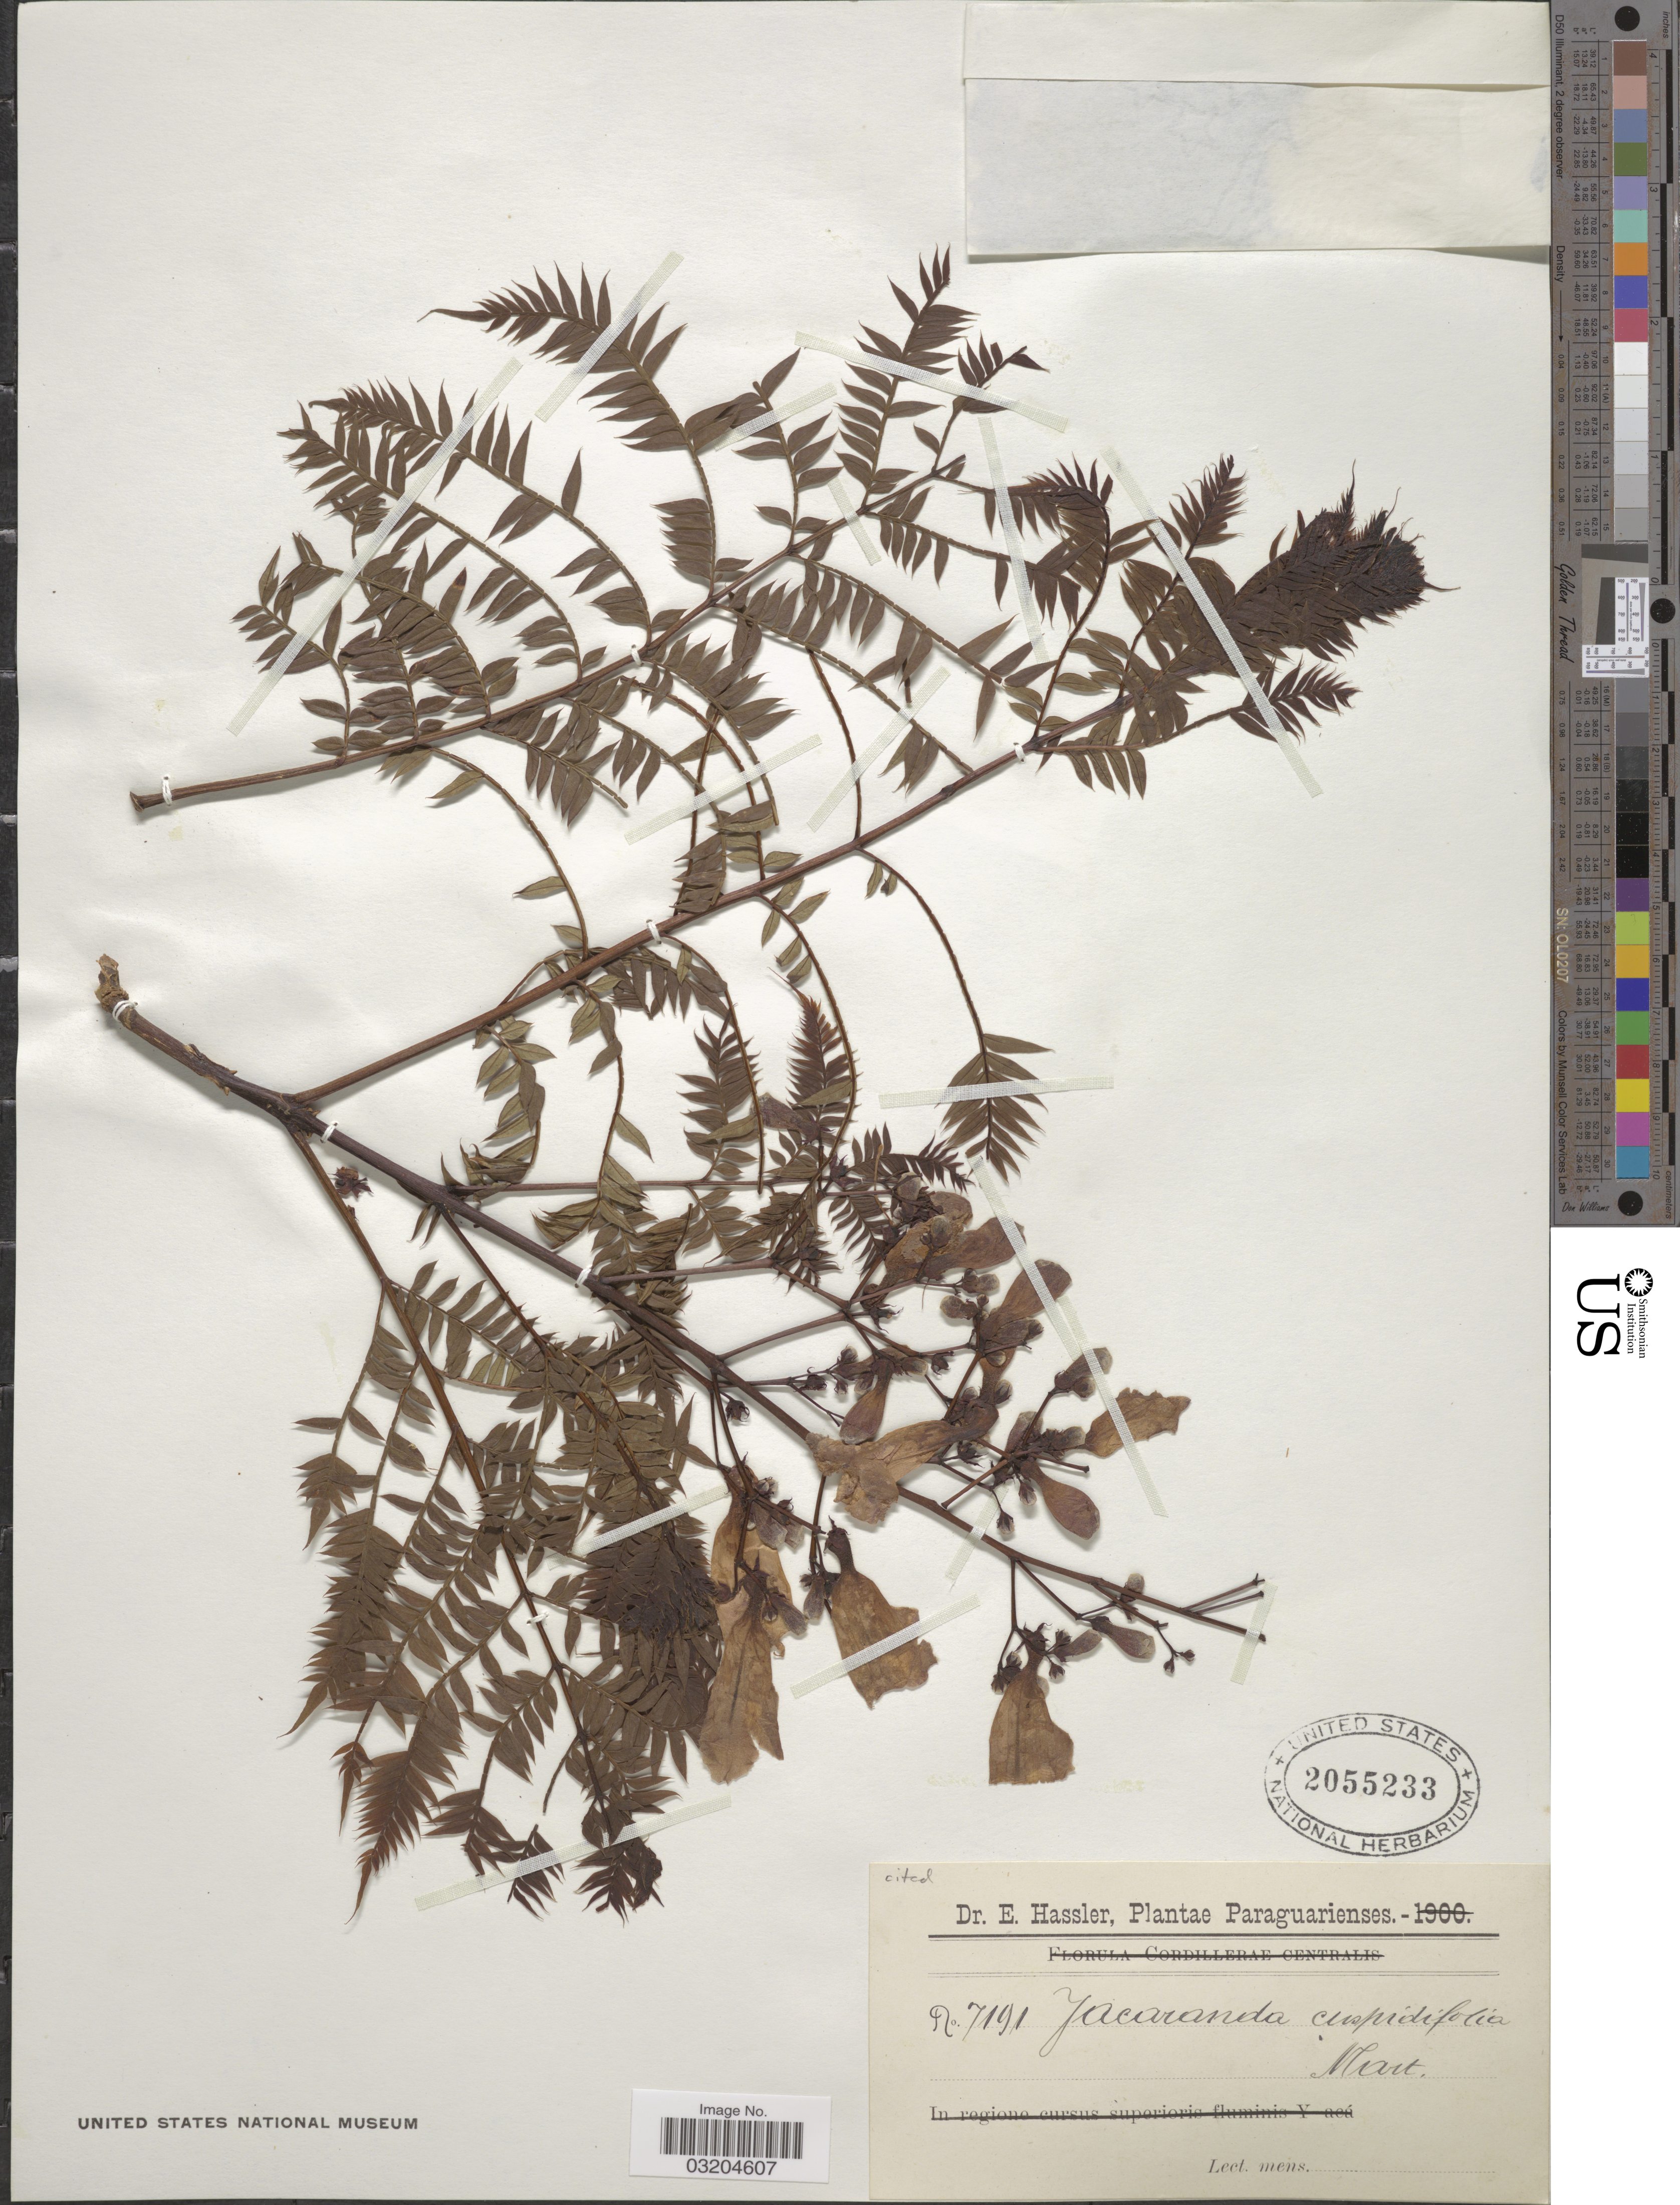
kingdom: Plantae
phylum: Tracheophyta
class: Magnoliopsida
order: Lamiales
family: Bignoniaceae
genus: Jacaranda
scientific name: Jacaranda cuspidifolia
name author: Mart.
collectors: E. Hassler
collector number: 7191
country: Paraguay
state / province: Paraguari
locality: Paraguarienses.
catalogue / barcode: US 2055233